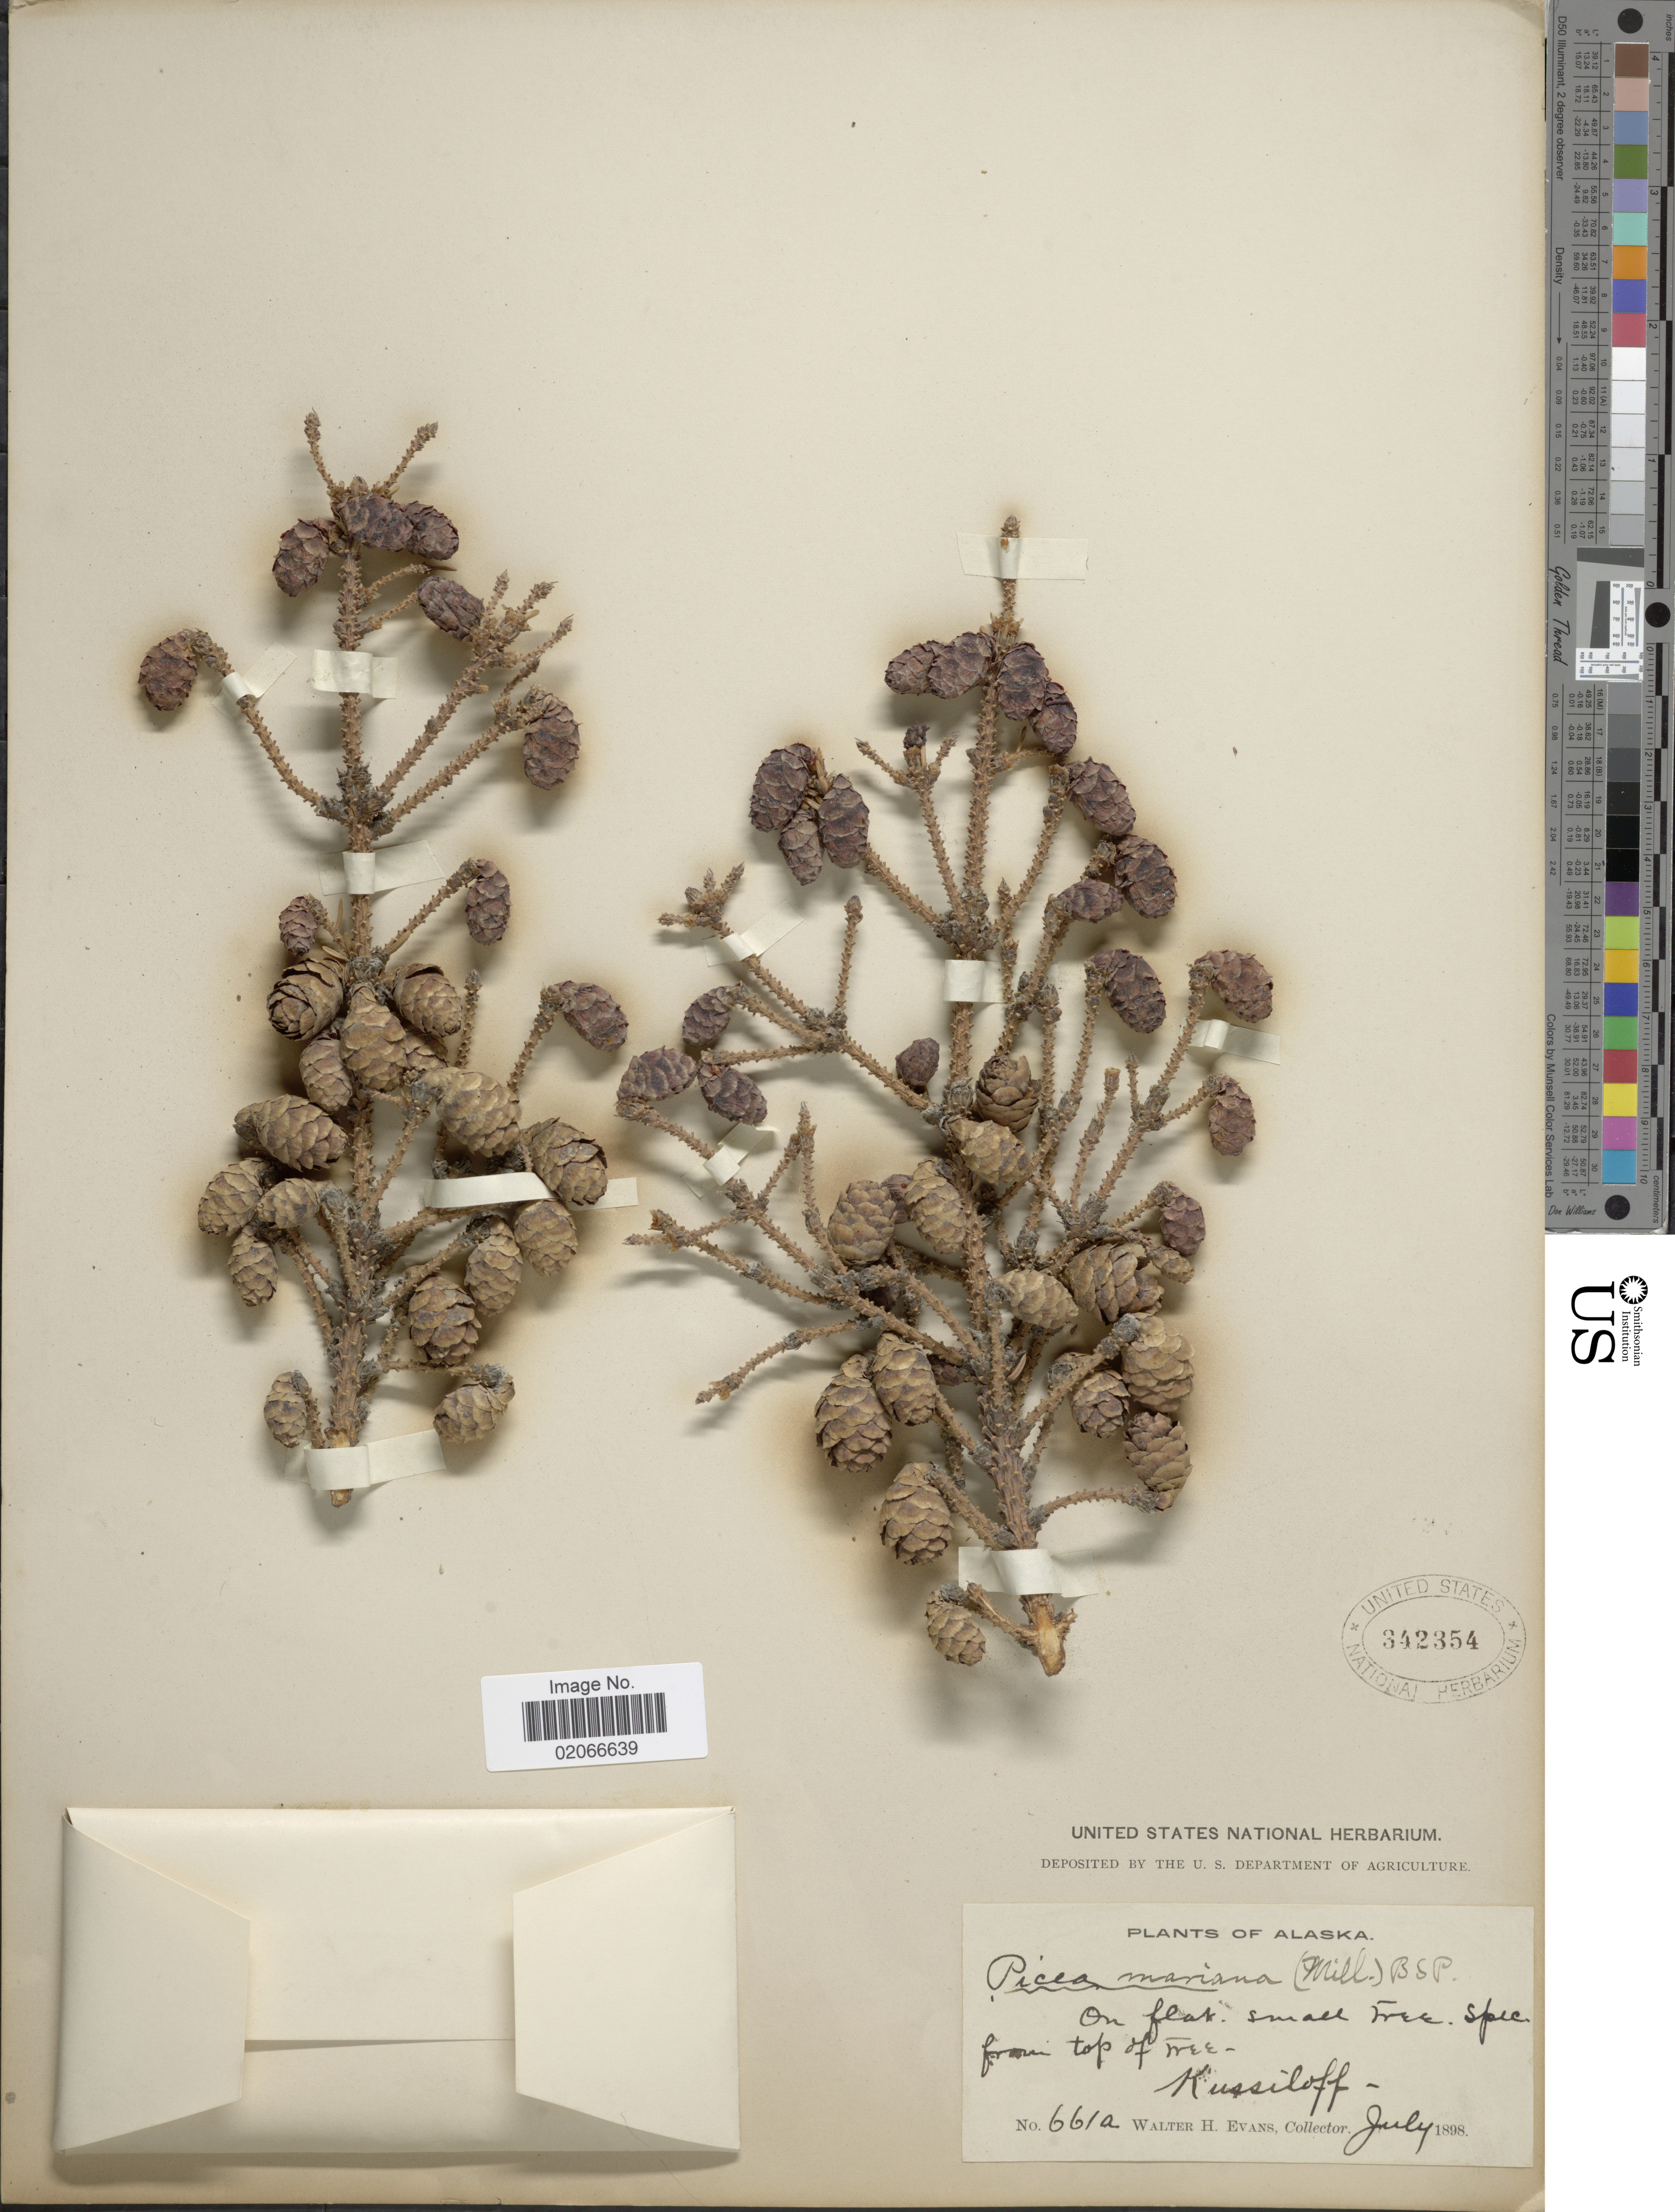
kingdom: Plantae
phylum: Tracheophyta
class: Pinopsida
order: Pinales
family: Pinaceae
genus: Picea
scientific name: Picea mariana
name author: (Mill.) Britton, Stearns & Poggenb.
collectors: W. H. Evans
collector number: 661a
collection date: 1898-07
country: United States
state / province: Alaska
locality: Kussiloff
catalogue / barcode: US 342354